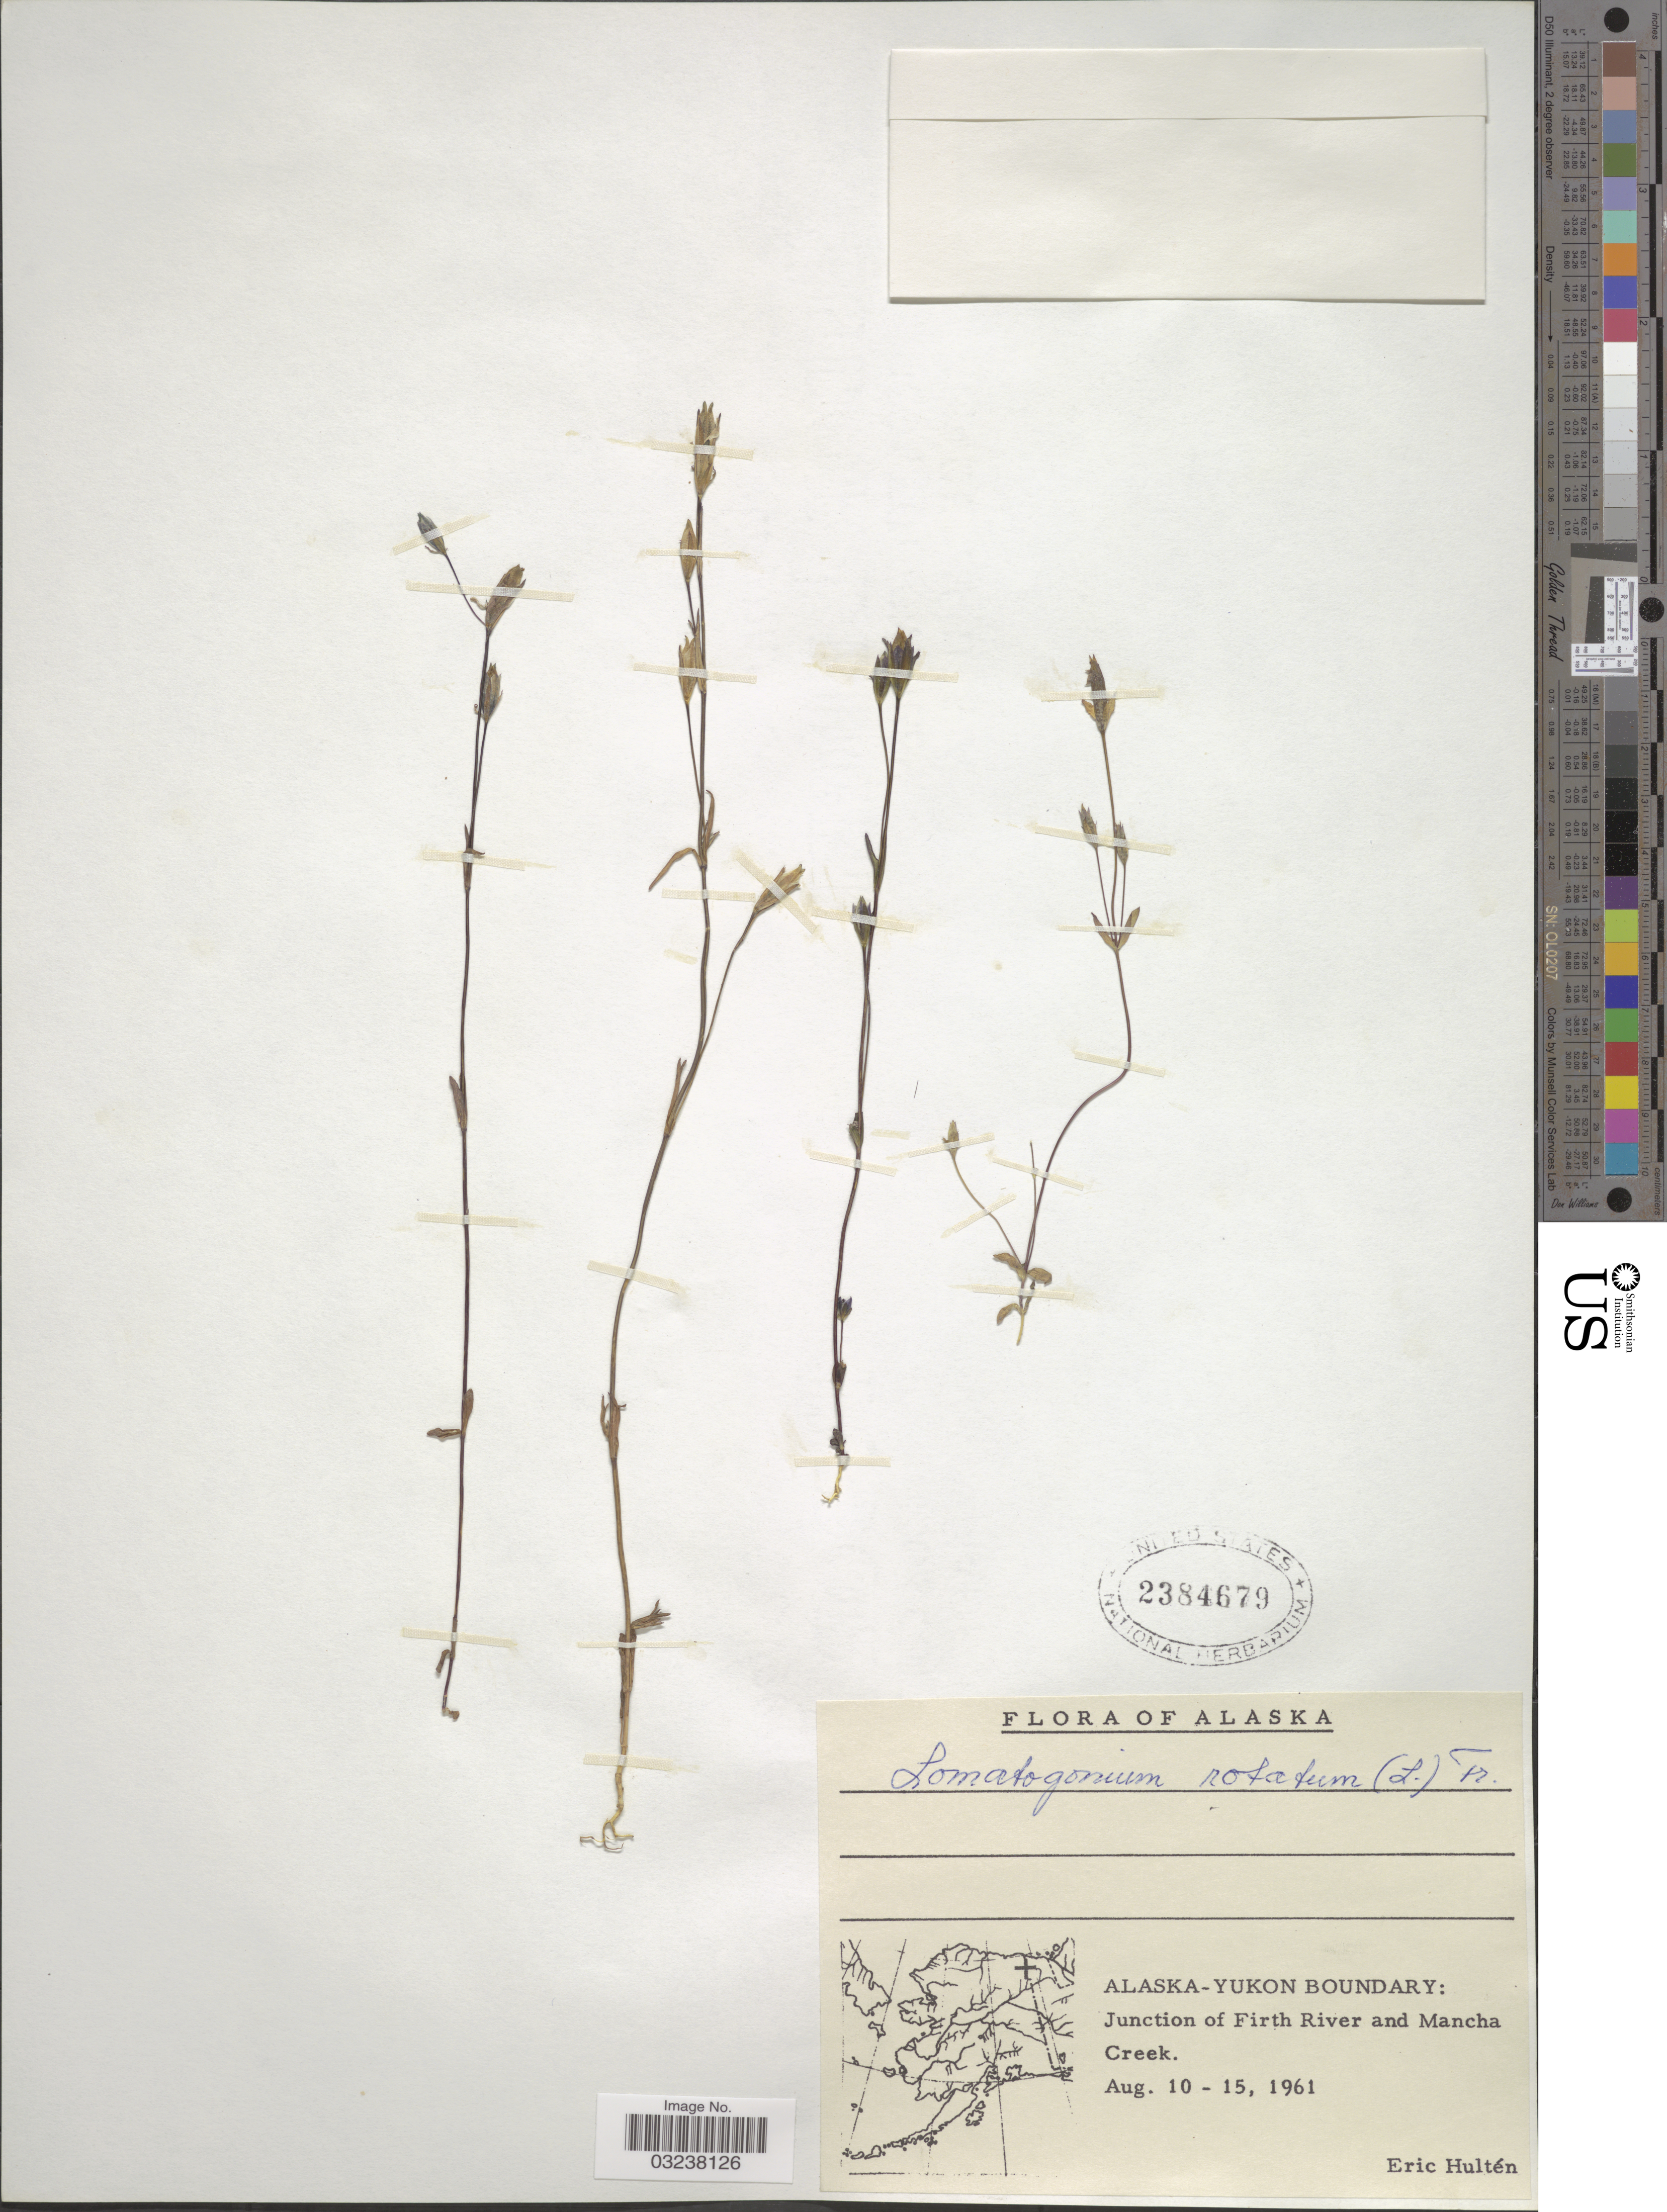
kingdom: Plantae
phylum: Tracheophyta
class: Magnoliopsida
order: Gentianales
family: Gentianaceae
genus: Lomatogonium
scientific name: Lomatogonium rotatum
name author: (L.) Fr.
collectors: E. G. Hultén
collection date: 1961-08-10/1961-08-15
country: United States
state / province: Alaska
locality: Alaska-Yukon Boundary: Junction of Firth River and Mancha Creek.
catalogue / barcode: US 2384679